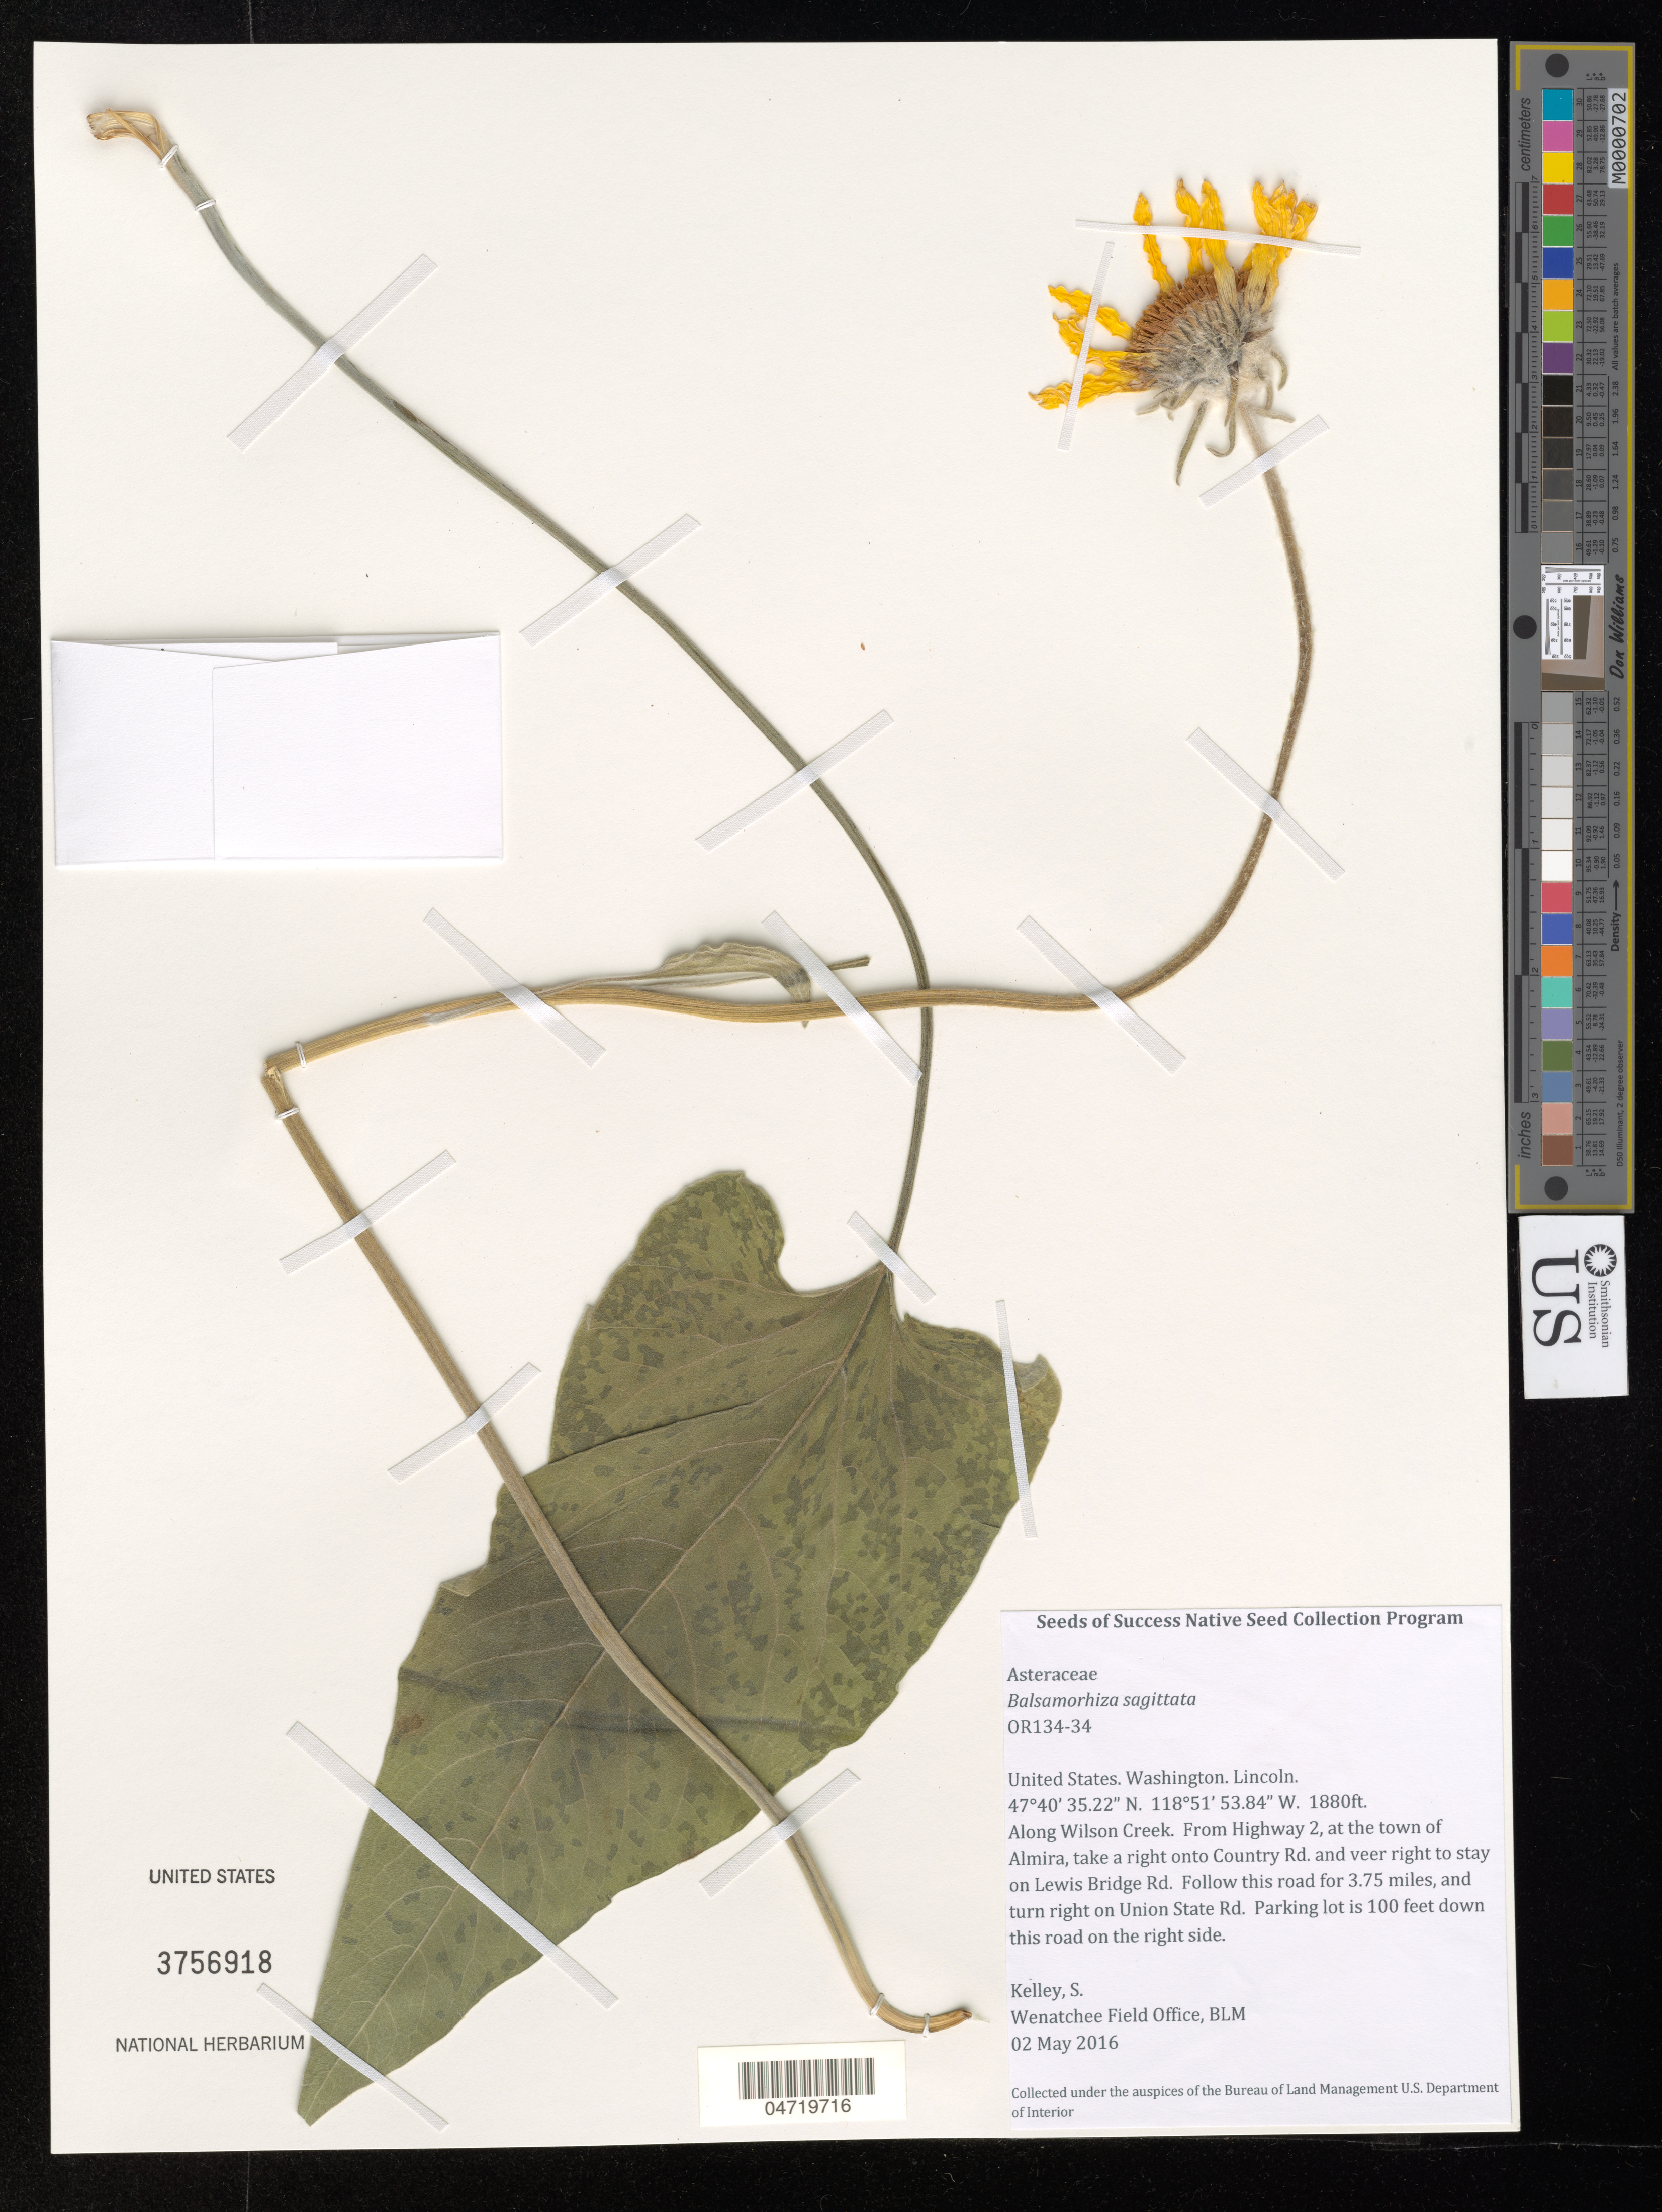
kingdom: Plantae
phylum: Tracheophyta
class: Magnoliopsida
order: Asterales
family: Asteraceae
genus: Balsamorhiza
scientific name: Balsamorhiza sagittata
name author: (Pursh) Nutt.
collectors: S. Kelley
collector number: OR134-34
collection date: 2016-05-02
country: United States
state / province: Washington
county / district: Lincoln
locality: Wilson's Creek, Watchable Wildflower Trail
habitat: Sagebrush shrub-steppe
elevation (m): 573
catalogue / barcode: US 3756918